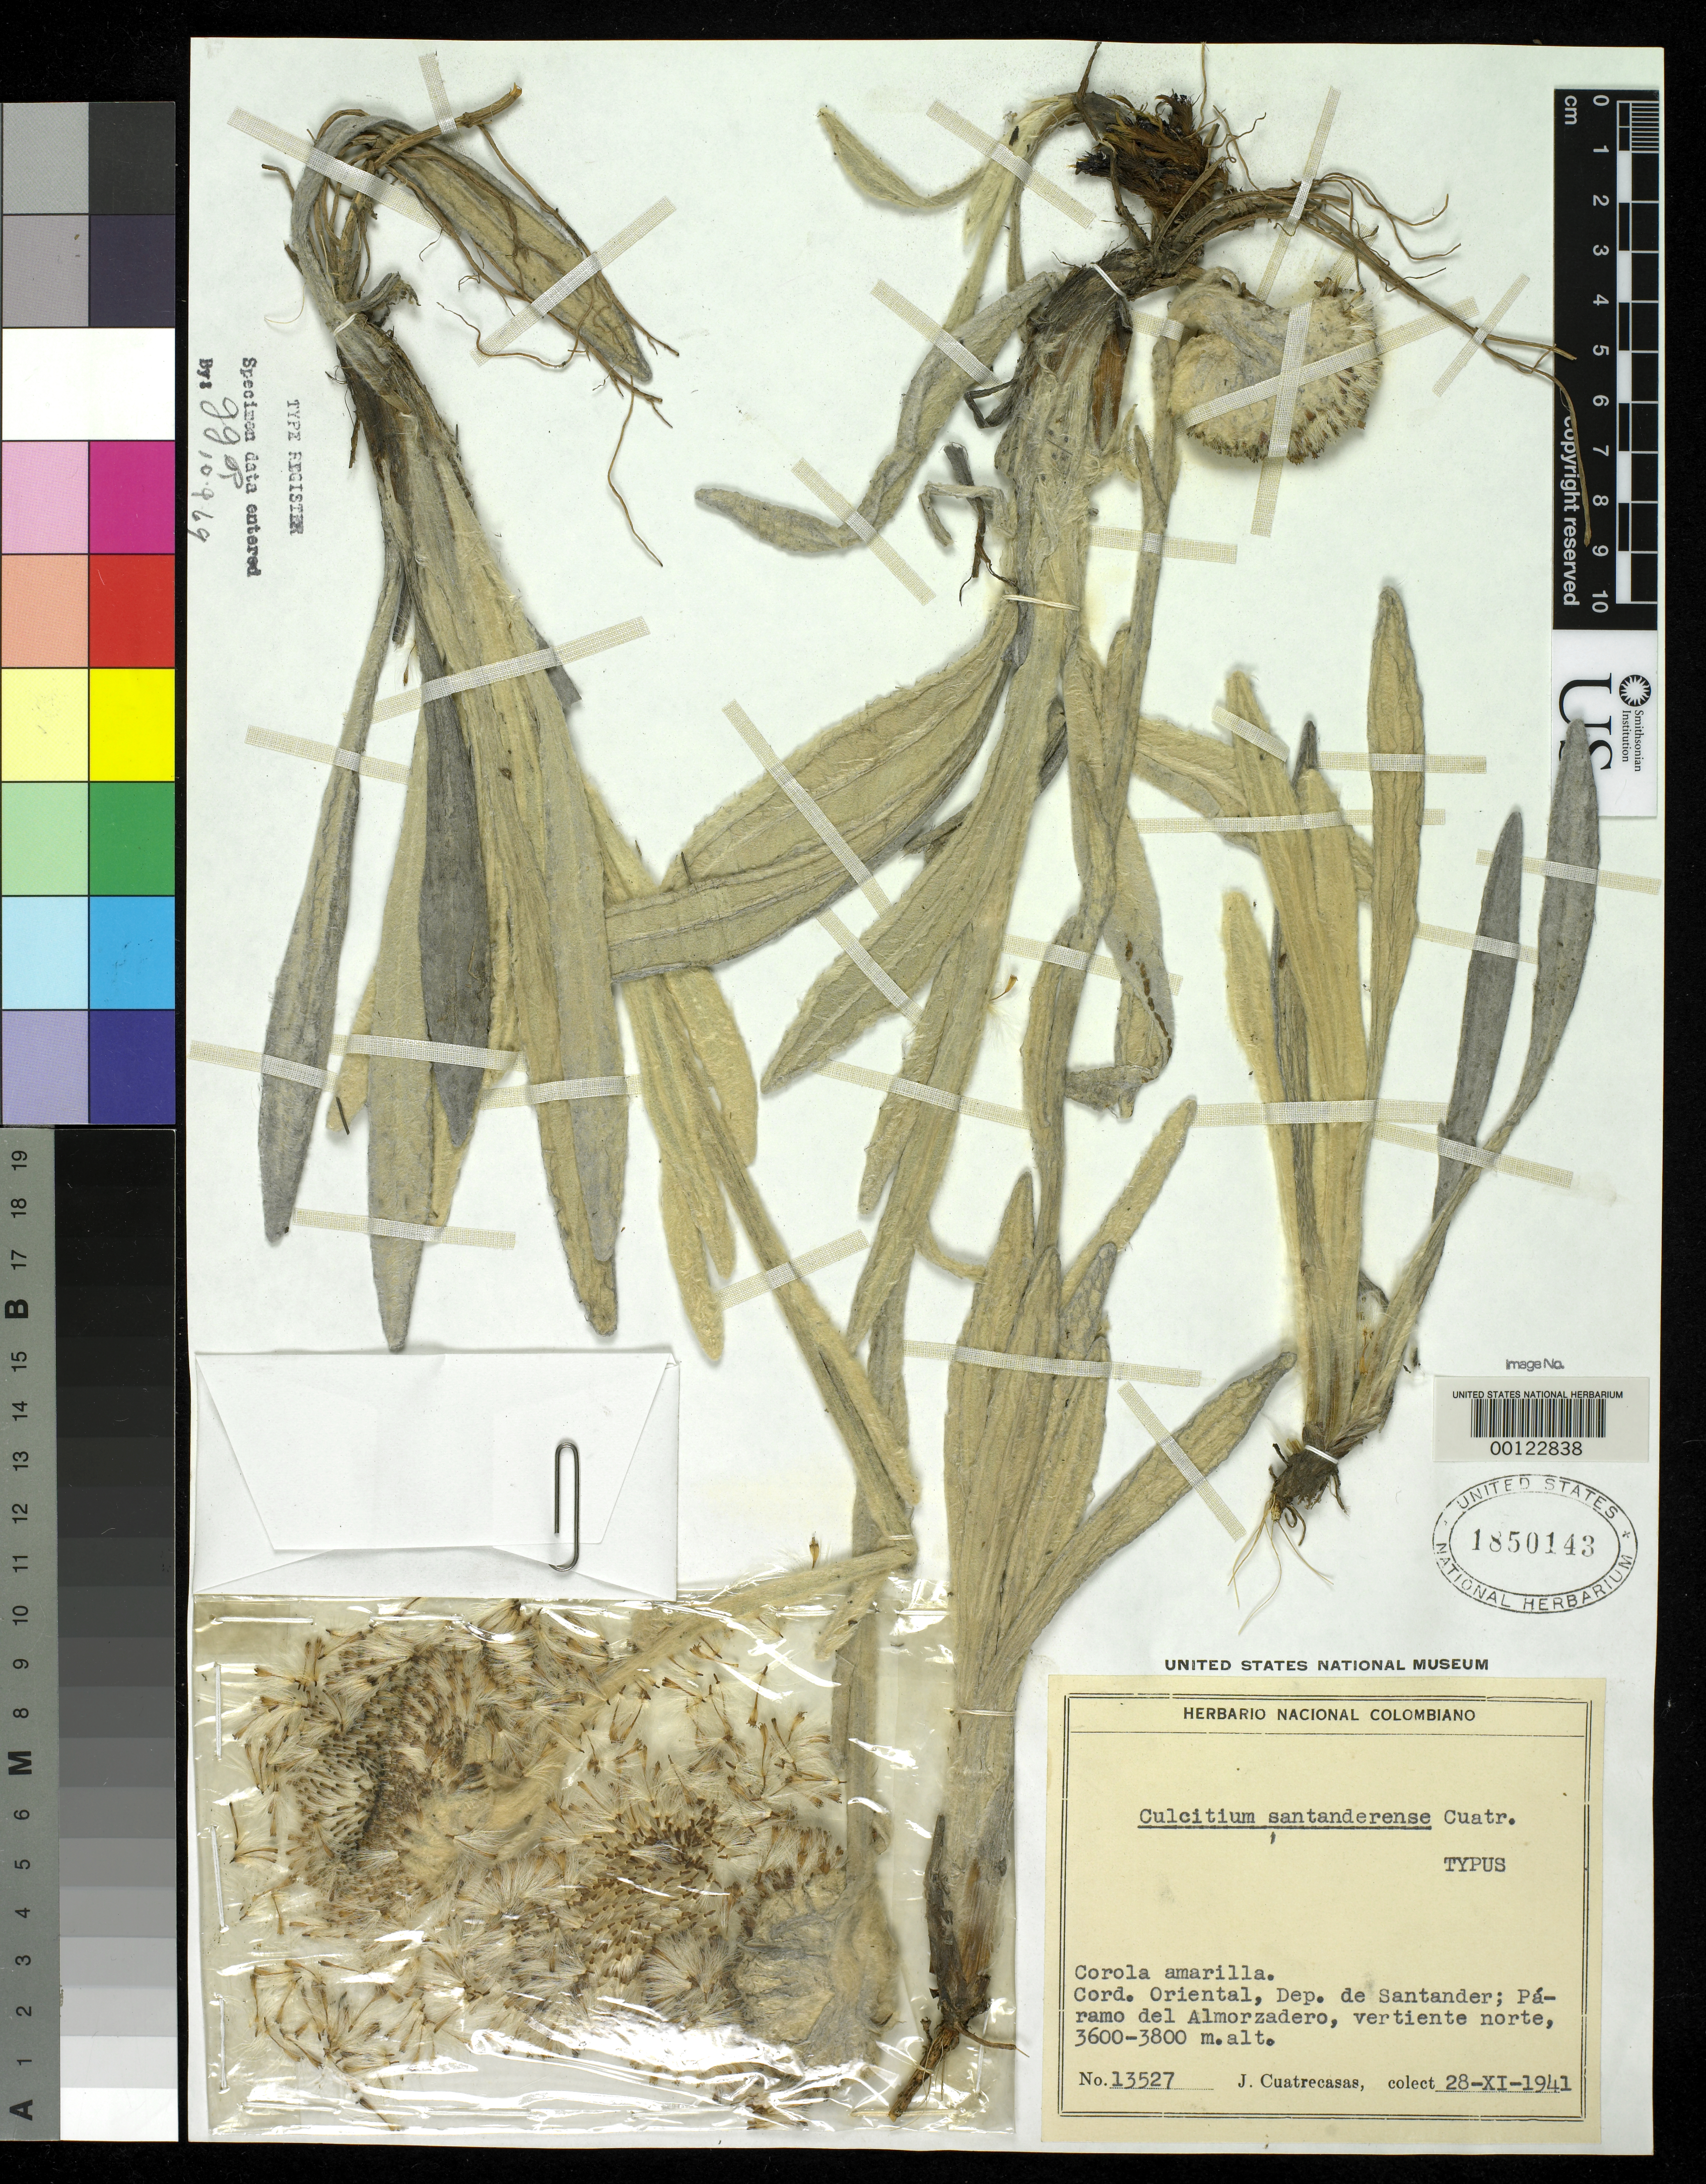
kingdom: Plantae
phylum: Tracheophyta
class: Magnoliopsida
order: Asterales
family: Asteraceae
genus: Culcitium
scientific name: Culcitium santanderense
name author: Cuatrec.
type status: Isotype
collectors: J. Cuatrecasas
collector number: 13527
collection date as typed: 28 Nov 1941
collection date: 1941-11-28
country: Colombia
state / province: Santander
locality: Páramo del Almorzadero, Cordillera Oriental.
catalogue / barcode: US 1850143